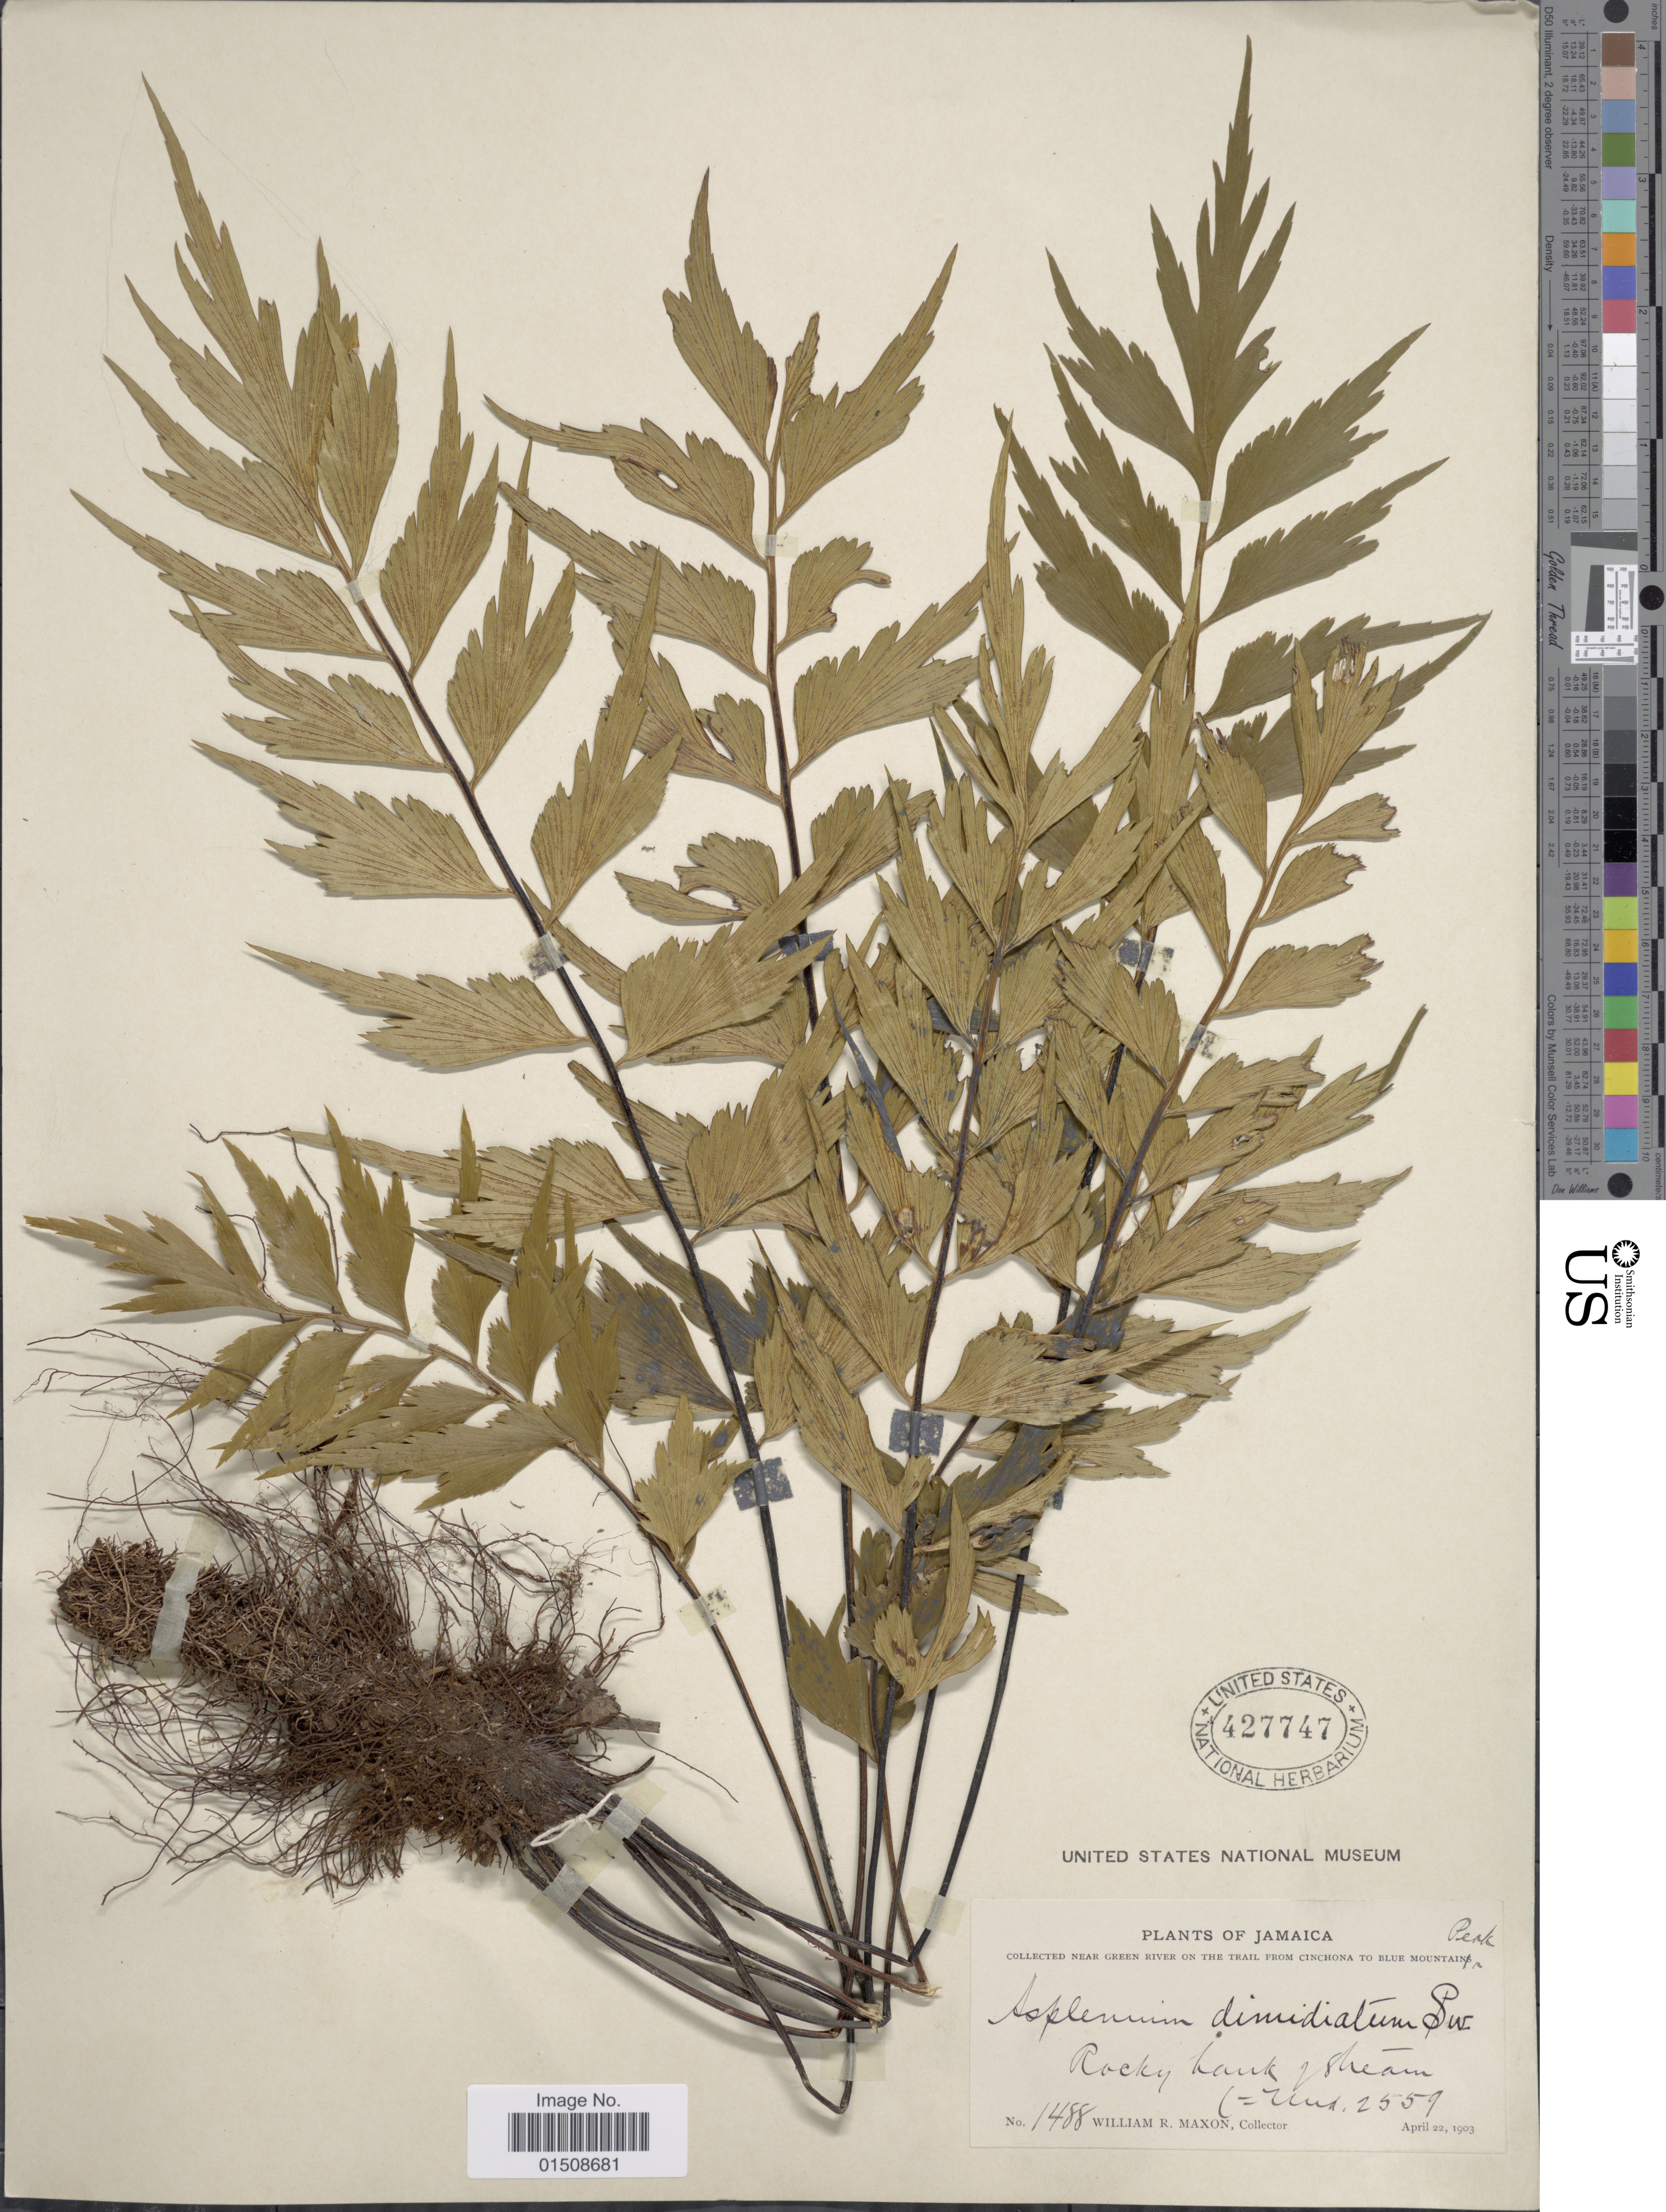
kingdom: Plantae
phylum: Tracheophyta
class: Polypodiopsida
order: Polypodiales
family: Aspleniaceae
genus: Asplenium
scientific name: Asplenium dimidiatum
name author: Sw.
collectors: W. R. Maxon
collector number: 1488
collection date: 1903-04-22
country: Jamaica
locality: Near Green River on the trail from Cinchona to Blue Mountain Peak, rocky bank of stream.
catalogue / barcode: US 427747